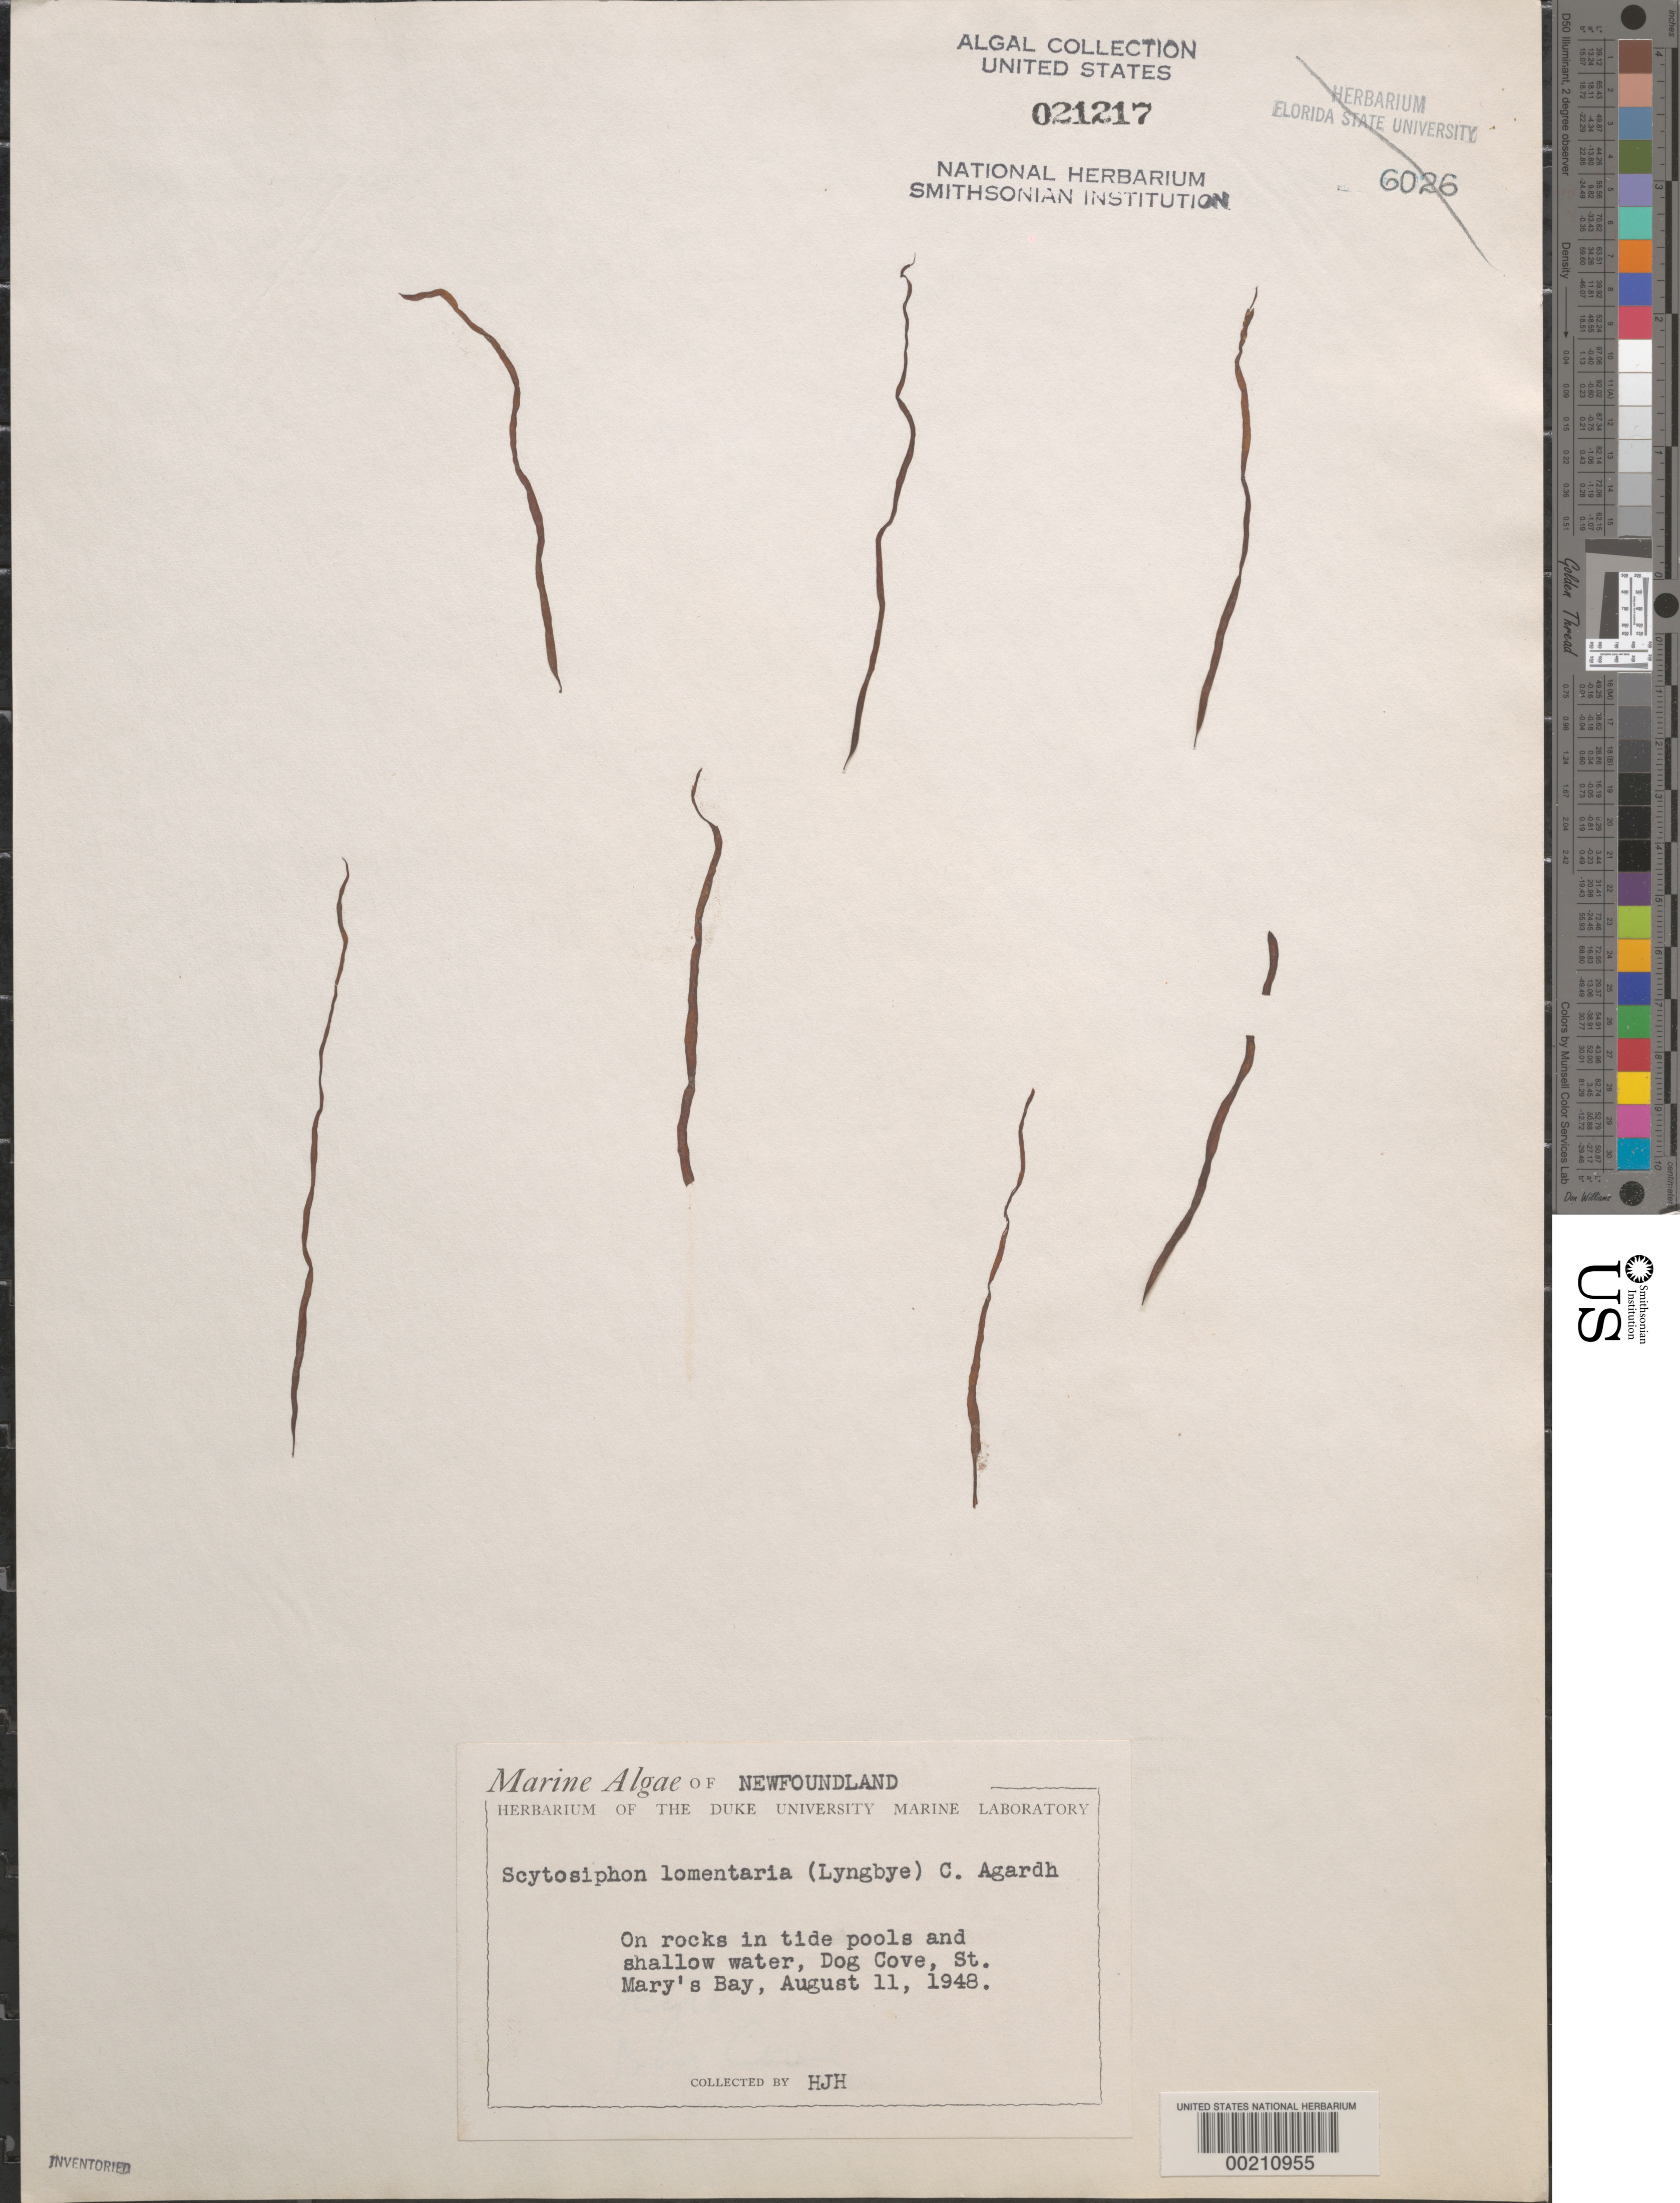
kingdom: Chromista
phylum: Ochrophyta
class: Phaeophyceae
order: Scytosiphonales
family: Scytosiphonaceae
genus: Scytosiphon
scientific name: Scytosiphon lomentaria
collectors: H. J. Humm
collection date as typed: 11 Aug 1948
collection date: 1948-08-11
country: Canada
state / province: Newfoundland and Labrador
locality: Dog Cove, St. Mary's Bay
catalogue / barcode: US 21217